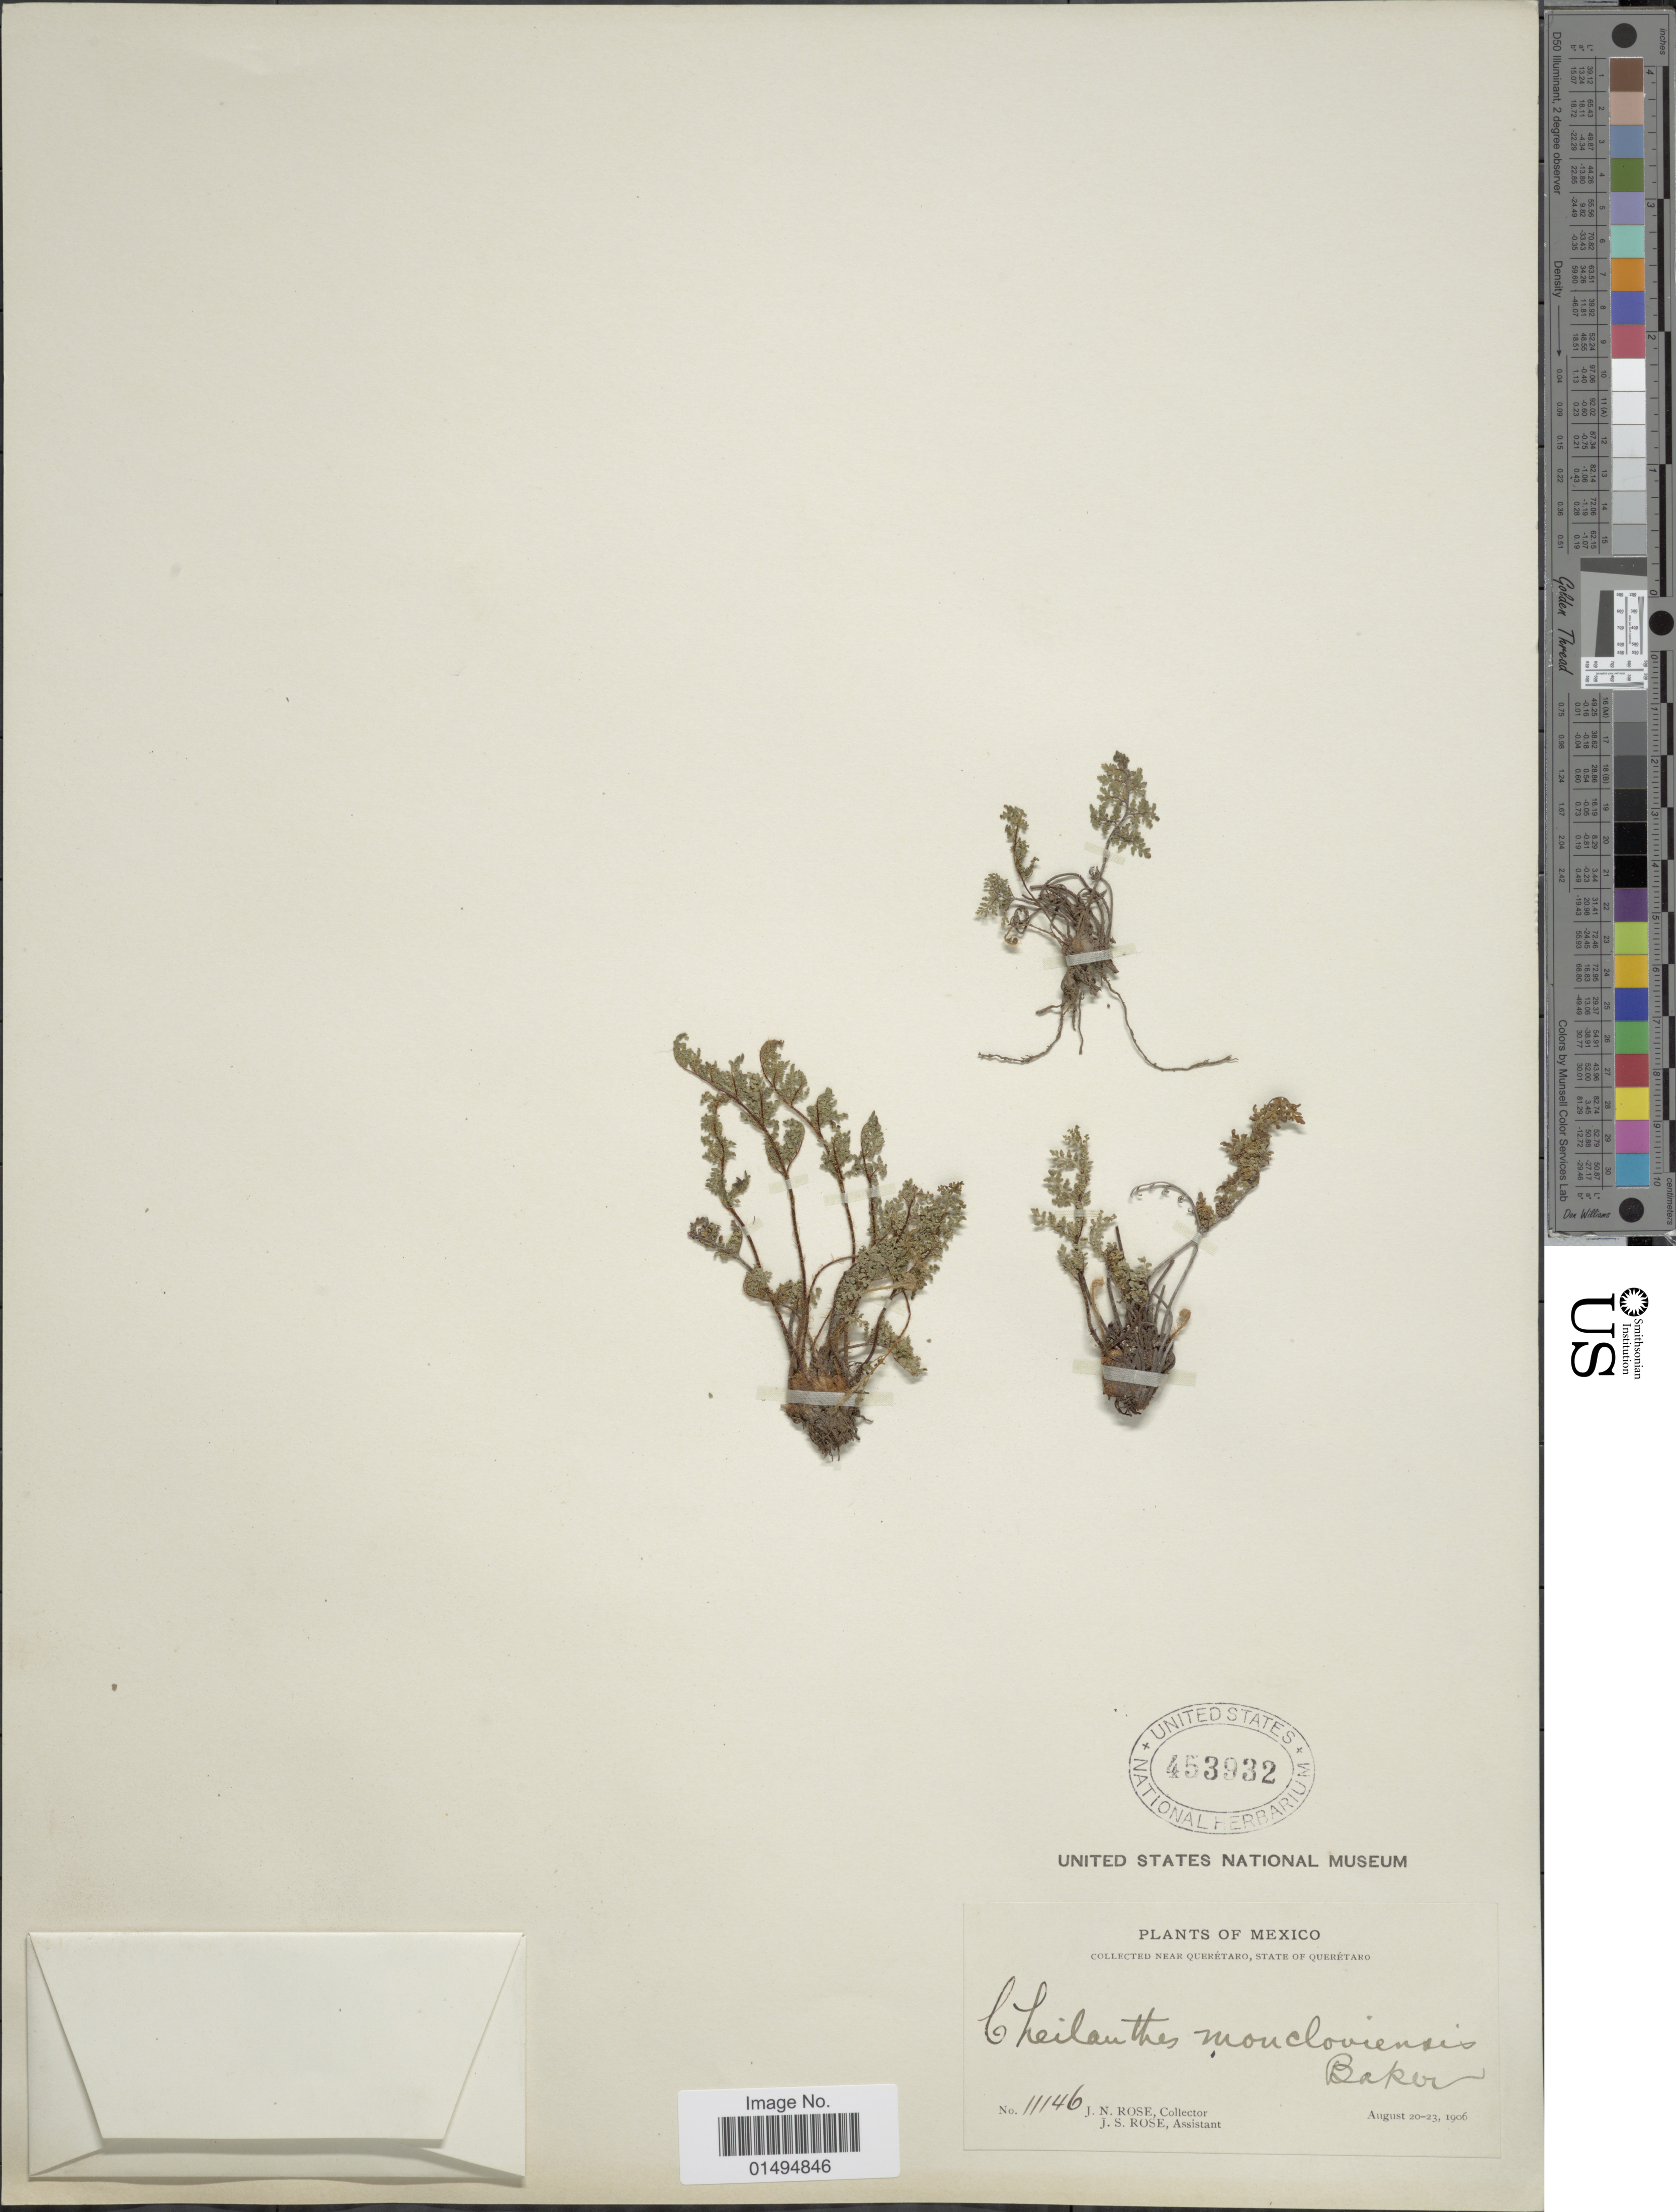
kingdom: Plantae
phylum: Tracheophyta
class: Polypodiopsida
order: Polypodiales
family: Pteridaceae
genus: Myriopteris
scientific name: Myriopteris pringlei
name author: (Davenp.) Grusz & Windham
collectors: J. N. Rose & J. S. Rose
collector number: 11146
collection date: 1906-08-20/1906-08-23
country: Mexico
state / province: Querétaro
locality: Near Queretaro, State of Queretaro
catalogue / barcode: US 453932